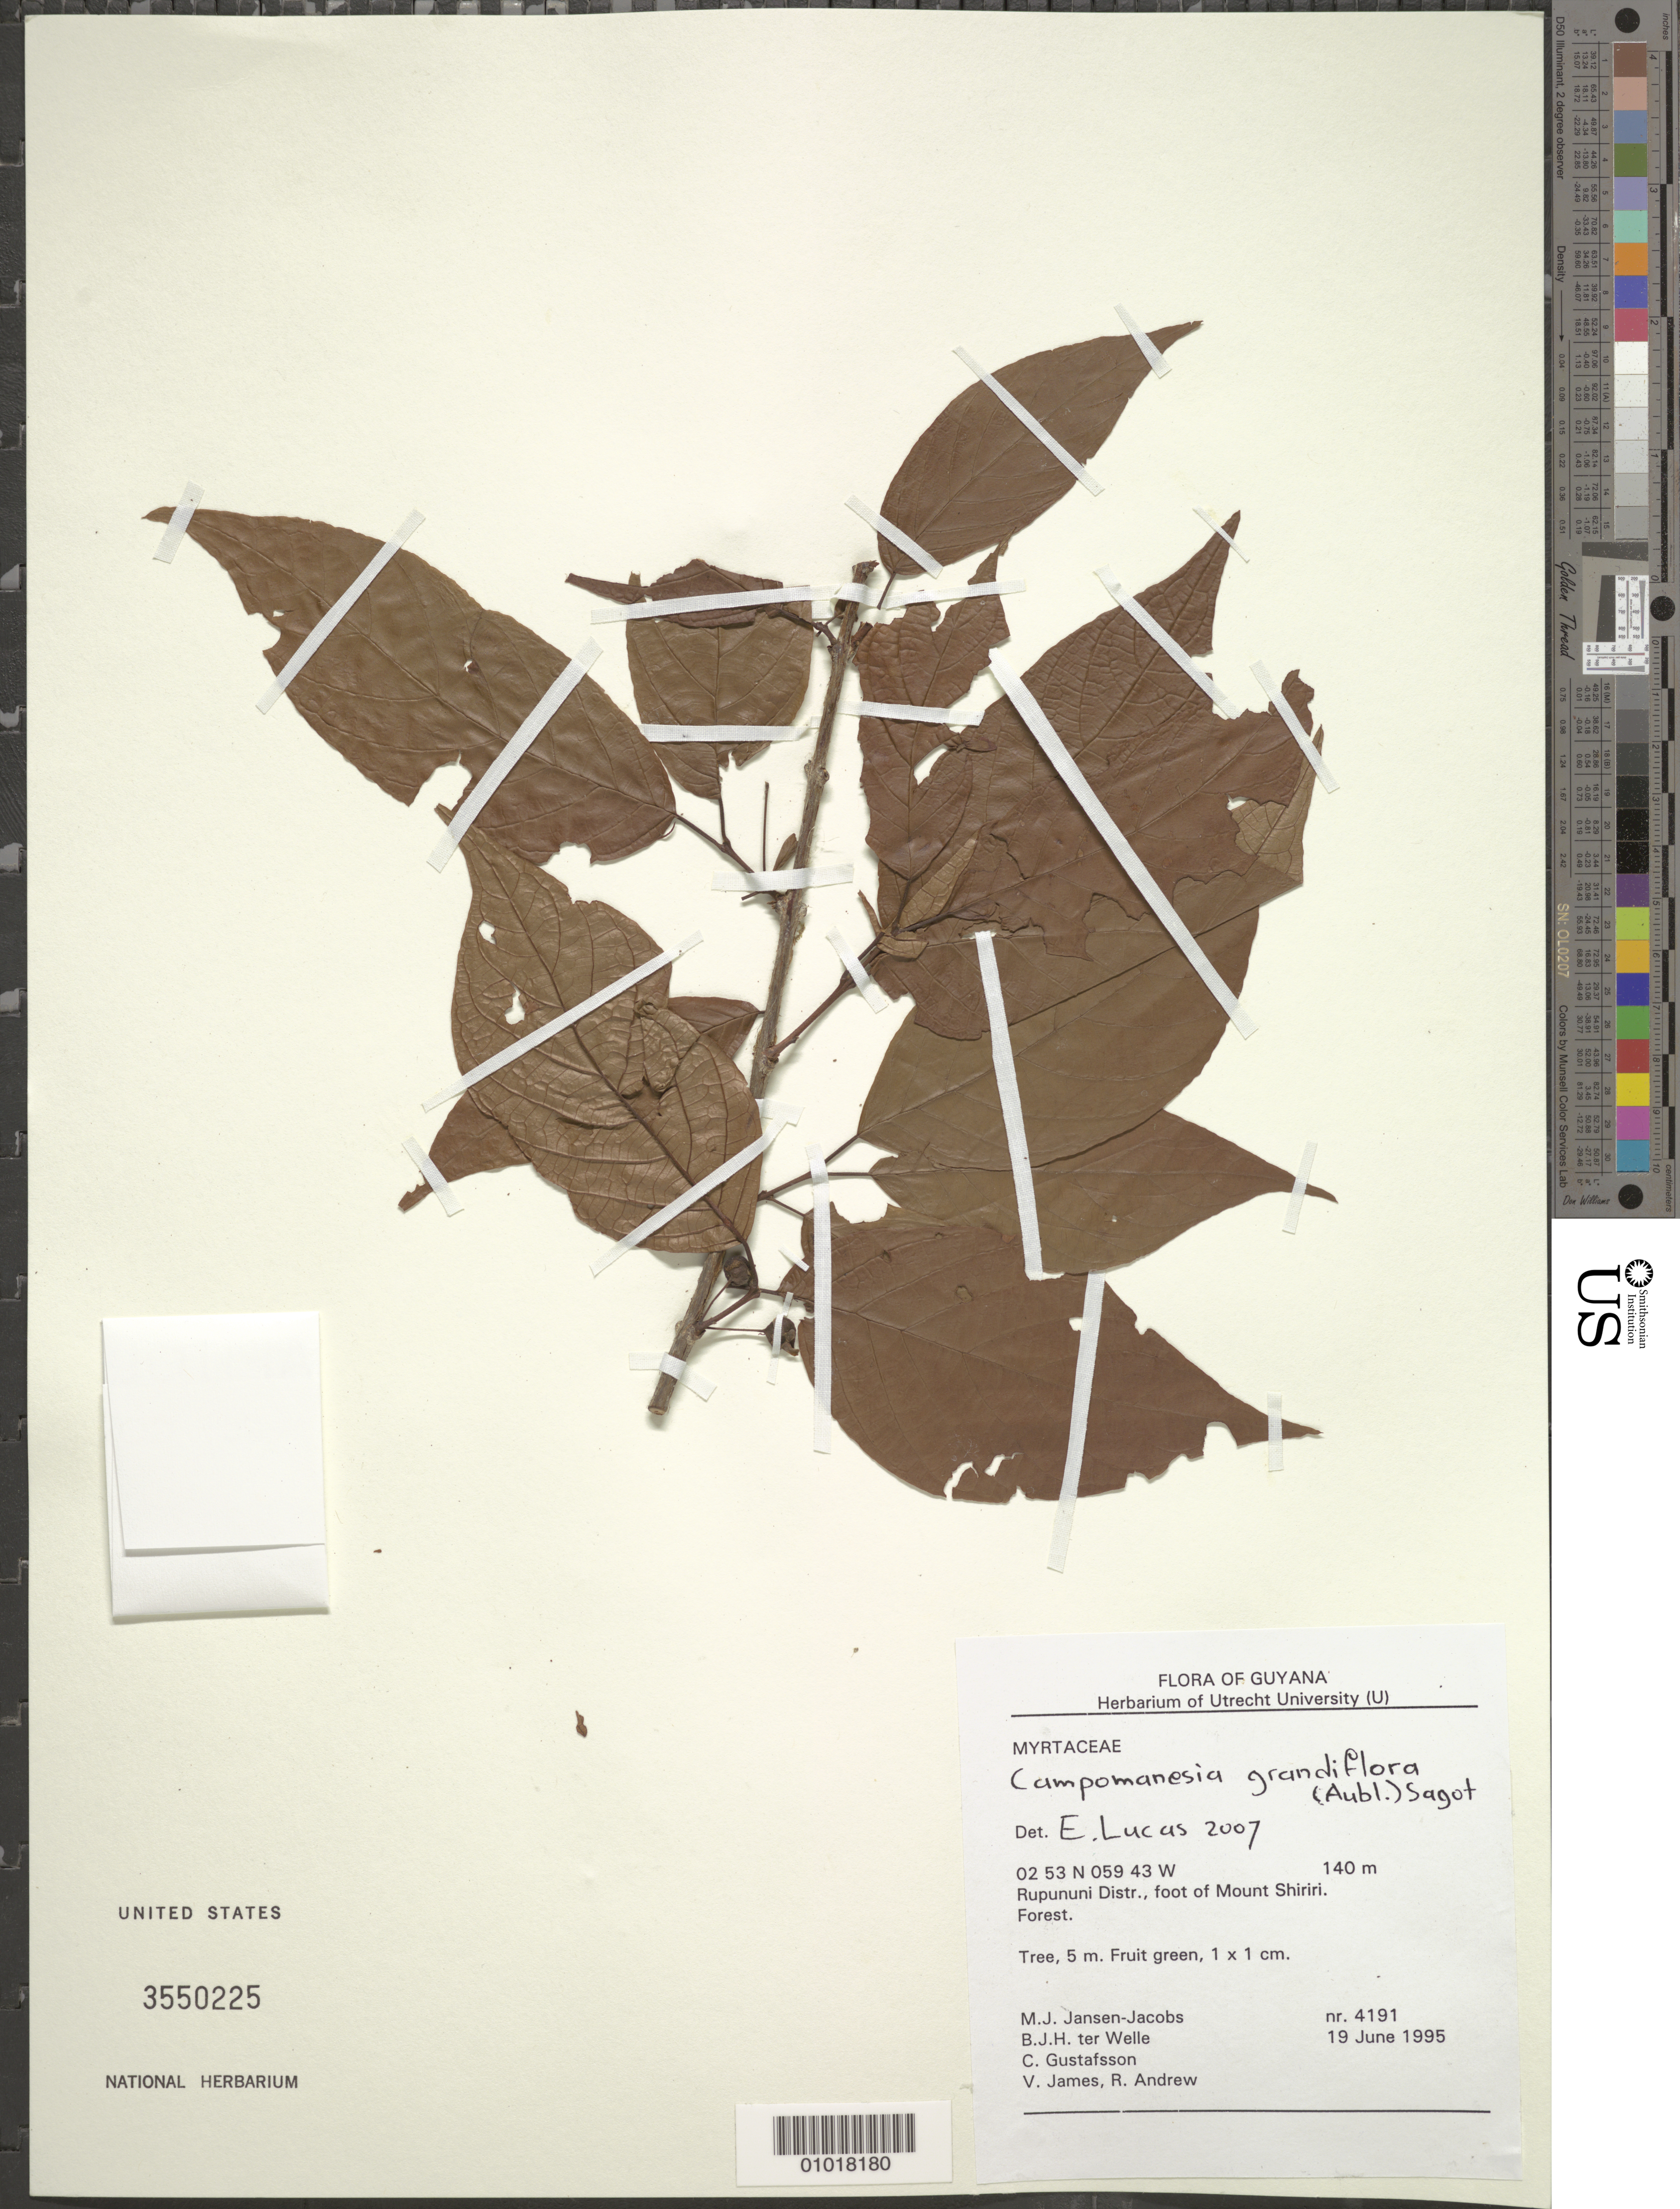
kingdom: Plantae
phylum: Tracheophyta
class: Magnoliopsida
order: Myrtales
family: Myrtaceae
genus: Campomanesia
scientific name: Campomanesia grandiflora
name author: (Aubl.) Sagot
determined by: Lucas, E.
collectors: M. J. Jansen-Jacobs, B. Welle, C. G. Gustafsson, V. James & R. Andrew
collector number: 4191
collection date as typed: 19-Jun-95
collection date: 1995-06-19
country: Guyana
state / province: U. Takutu-U. Essequibo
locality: Mount Shiriri, at foot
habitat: Forest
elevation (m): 140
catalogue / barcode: US 3550225